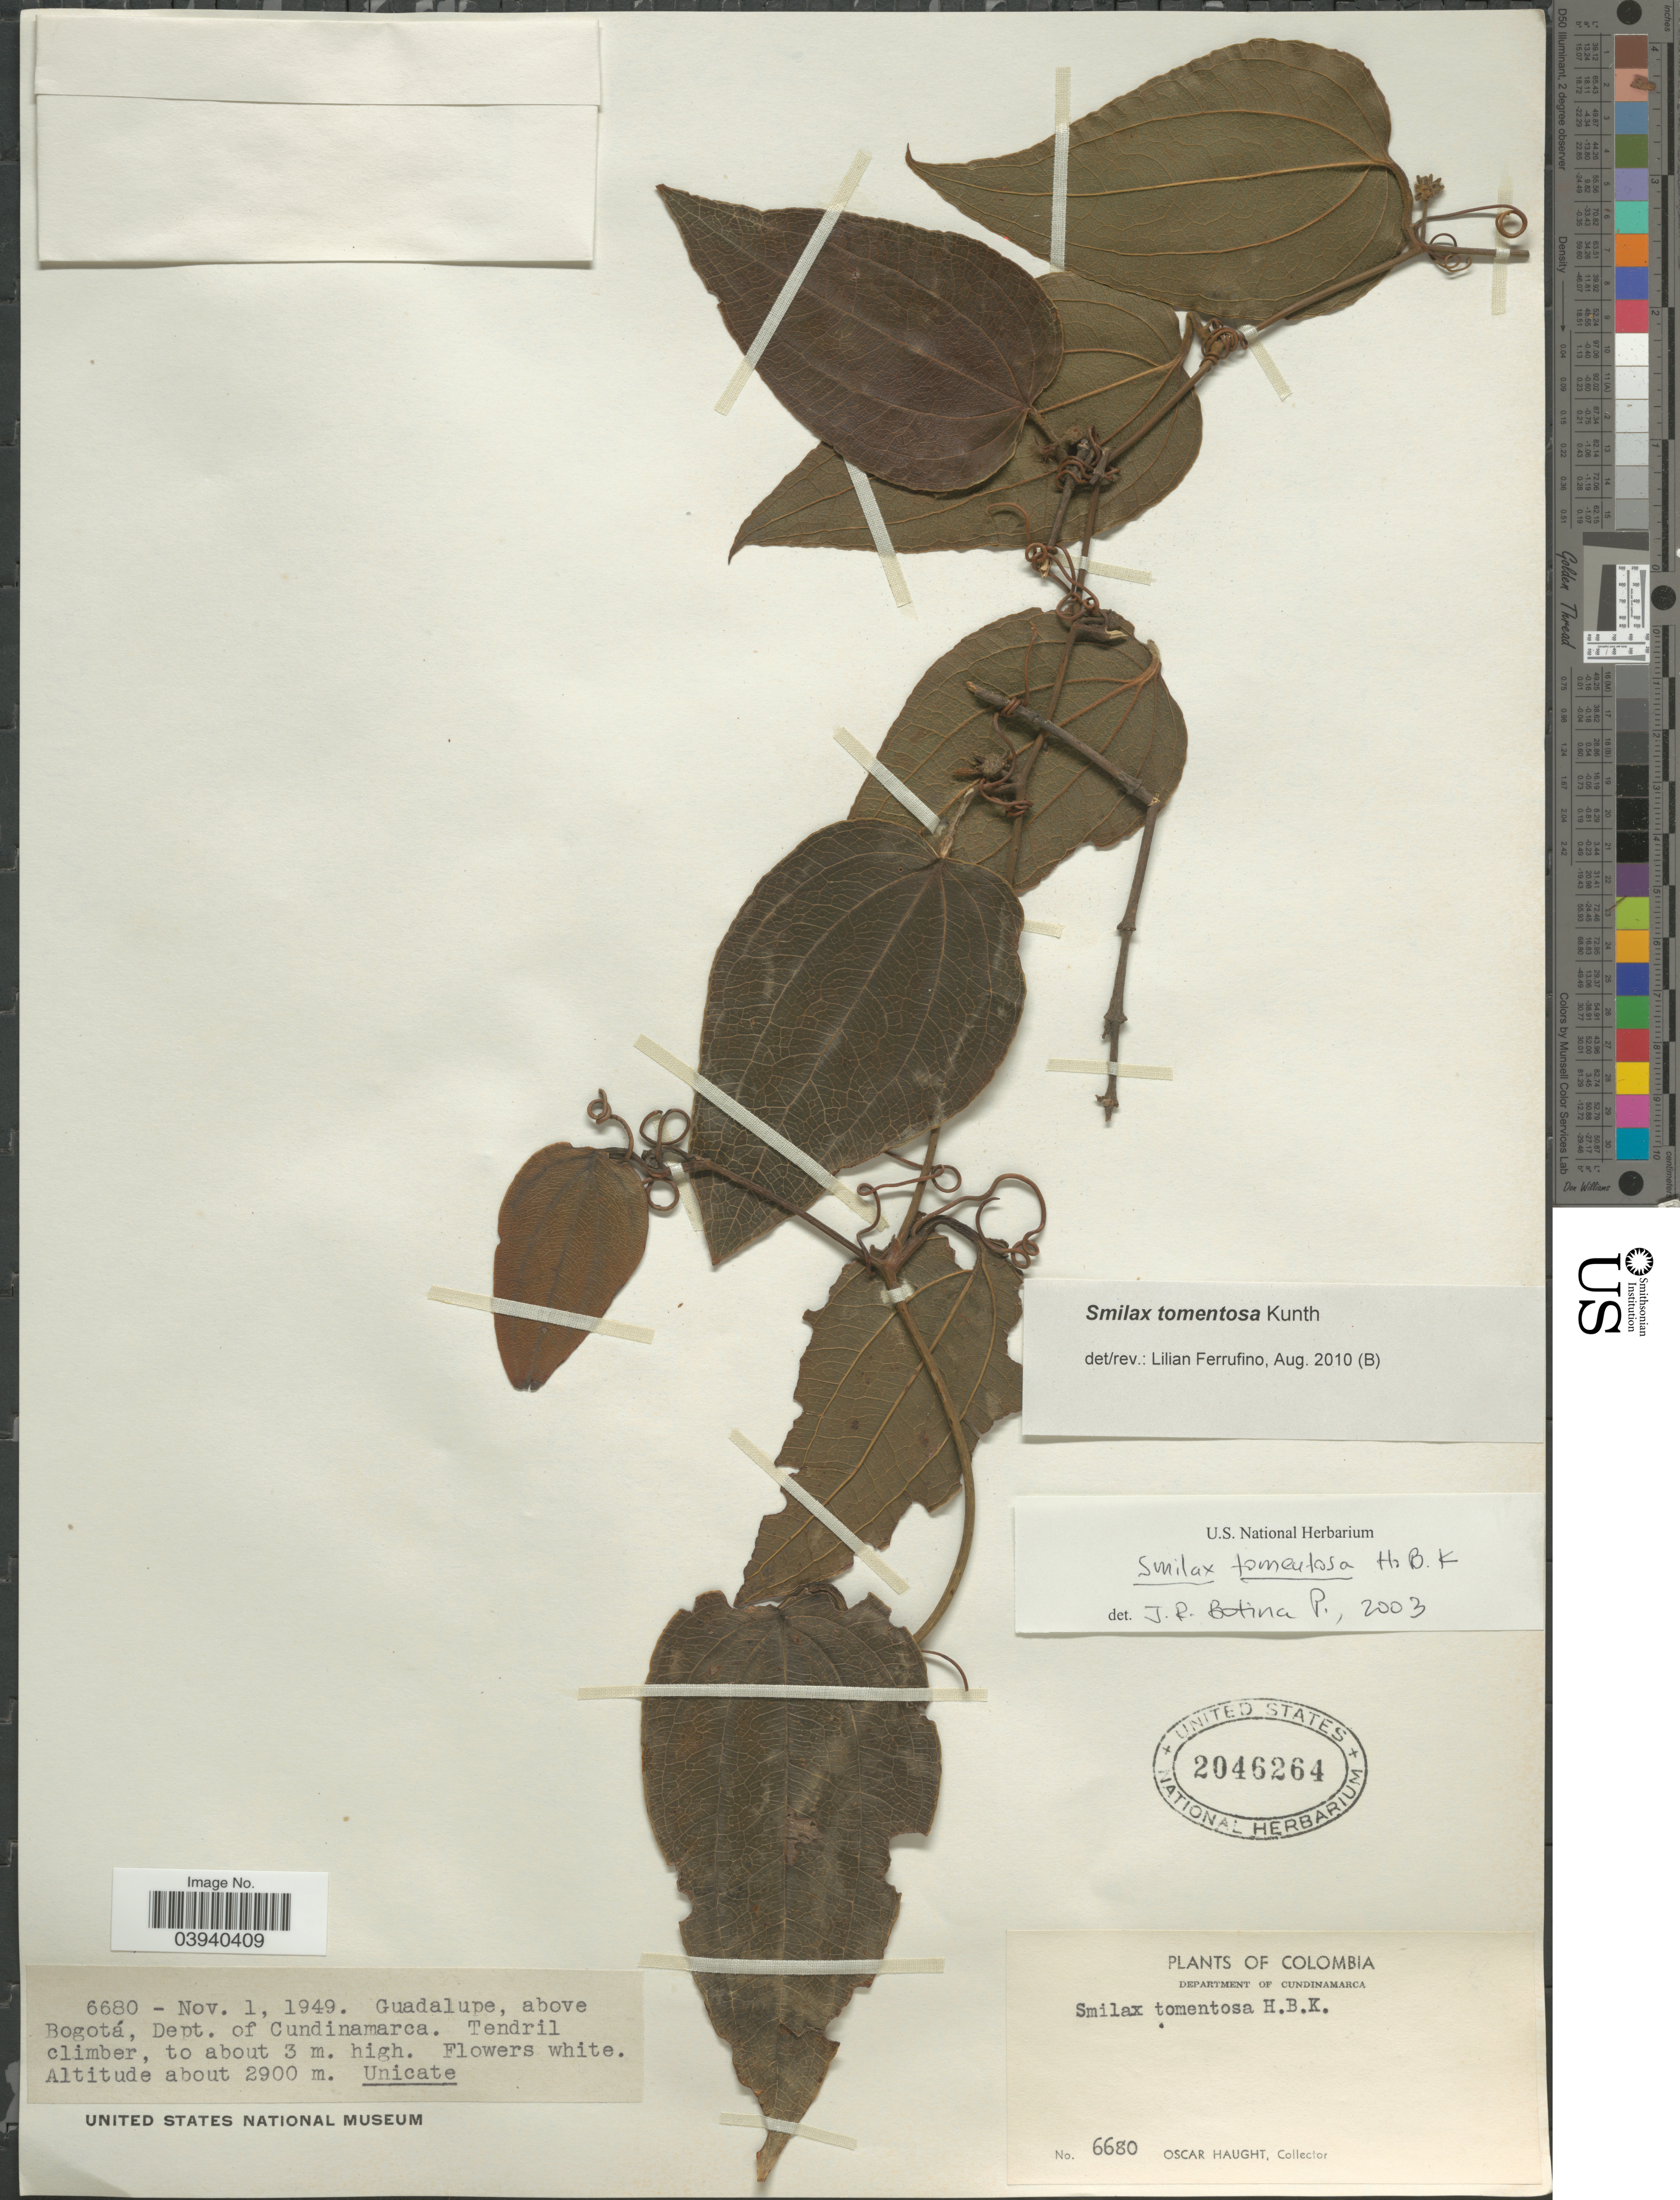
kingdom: Plantae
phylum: Tracheophyta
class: Liliopsida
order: Liliales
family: Smilacaceae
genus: Smilax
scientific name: Smilax tomentosa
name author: Kunth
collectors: O. L. Haught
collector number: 6680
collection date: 1949-11-01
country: Colombia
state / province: Cundinamarca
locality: Department of Cundinamarca. Guadalupe, above Bogotá.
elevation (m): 2900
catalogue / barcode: US 2046264